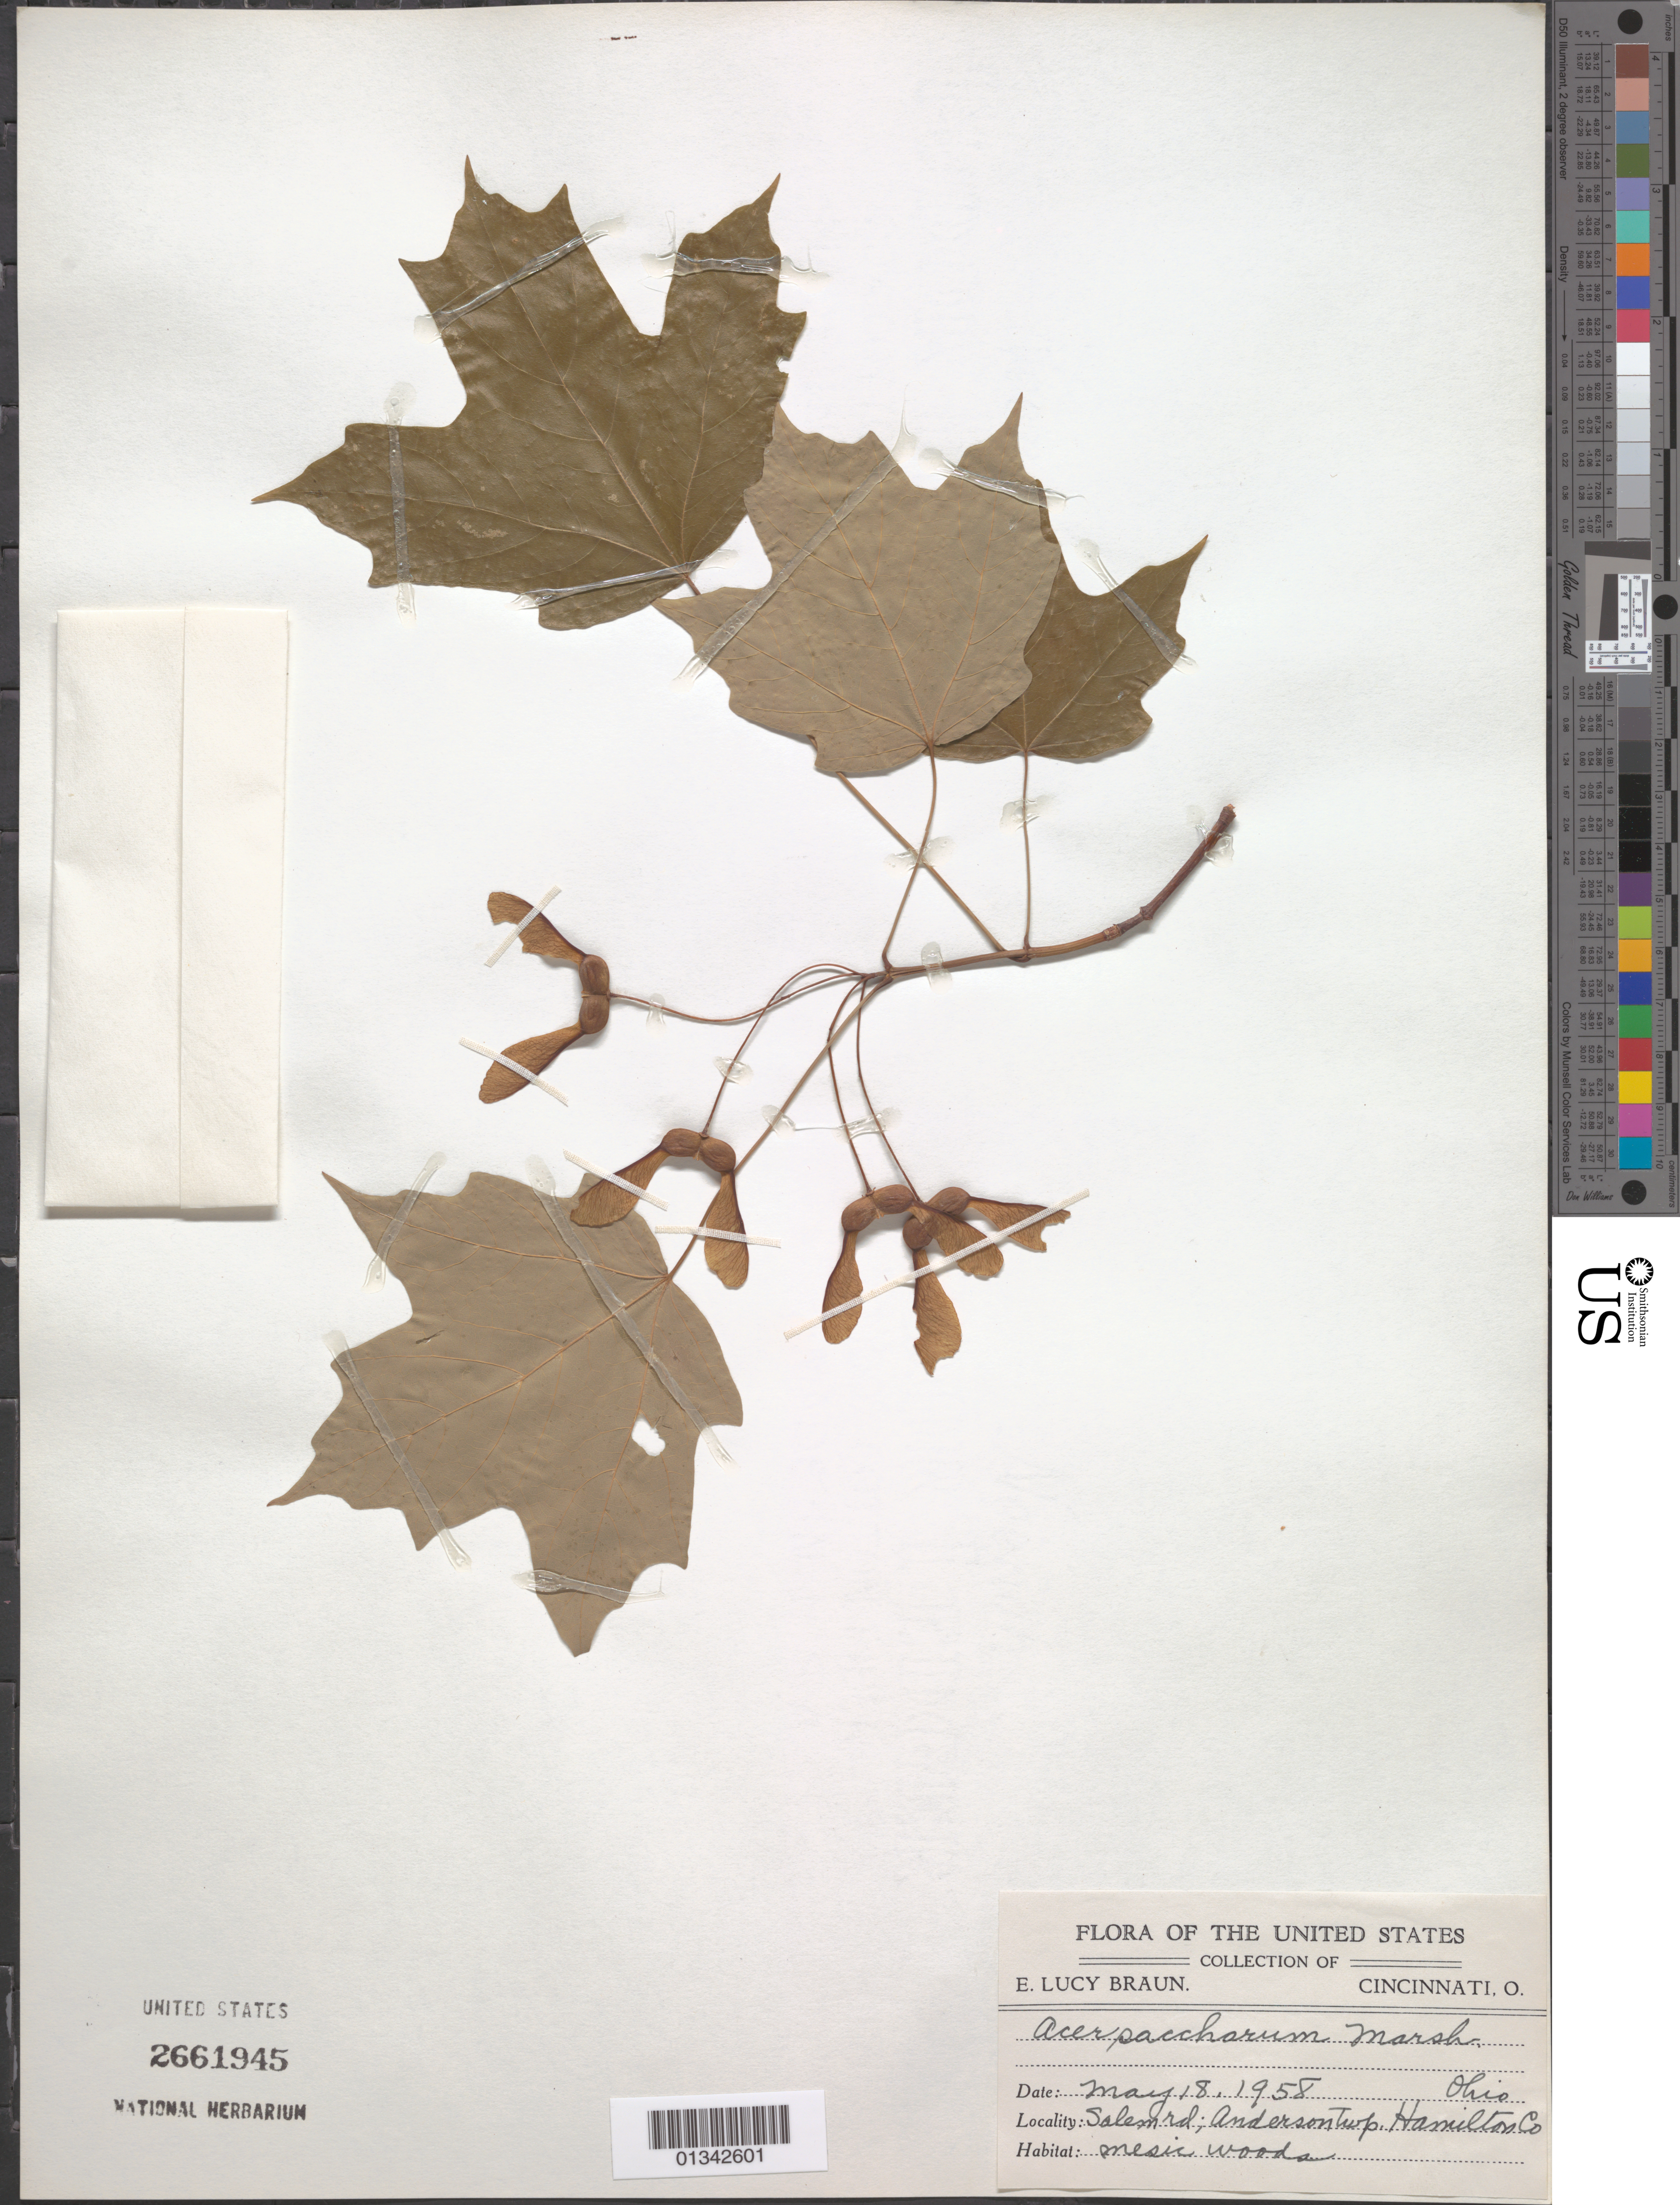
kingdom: Plantae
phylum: Tracheophyta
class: Magnoliopsida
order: Sapindales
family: Sapindaceae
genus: Acer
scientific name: Acer saccharum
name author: Marshall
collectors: E. L. Braun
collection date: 1958-05-18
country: United States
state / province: Ohio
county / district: Hamilton County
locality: Salem Road, Anderson Twp.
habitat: Mesic woods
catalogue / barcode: US 2661945